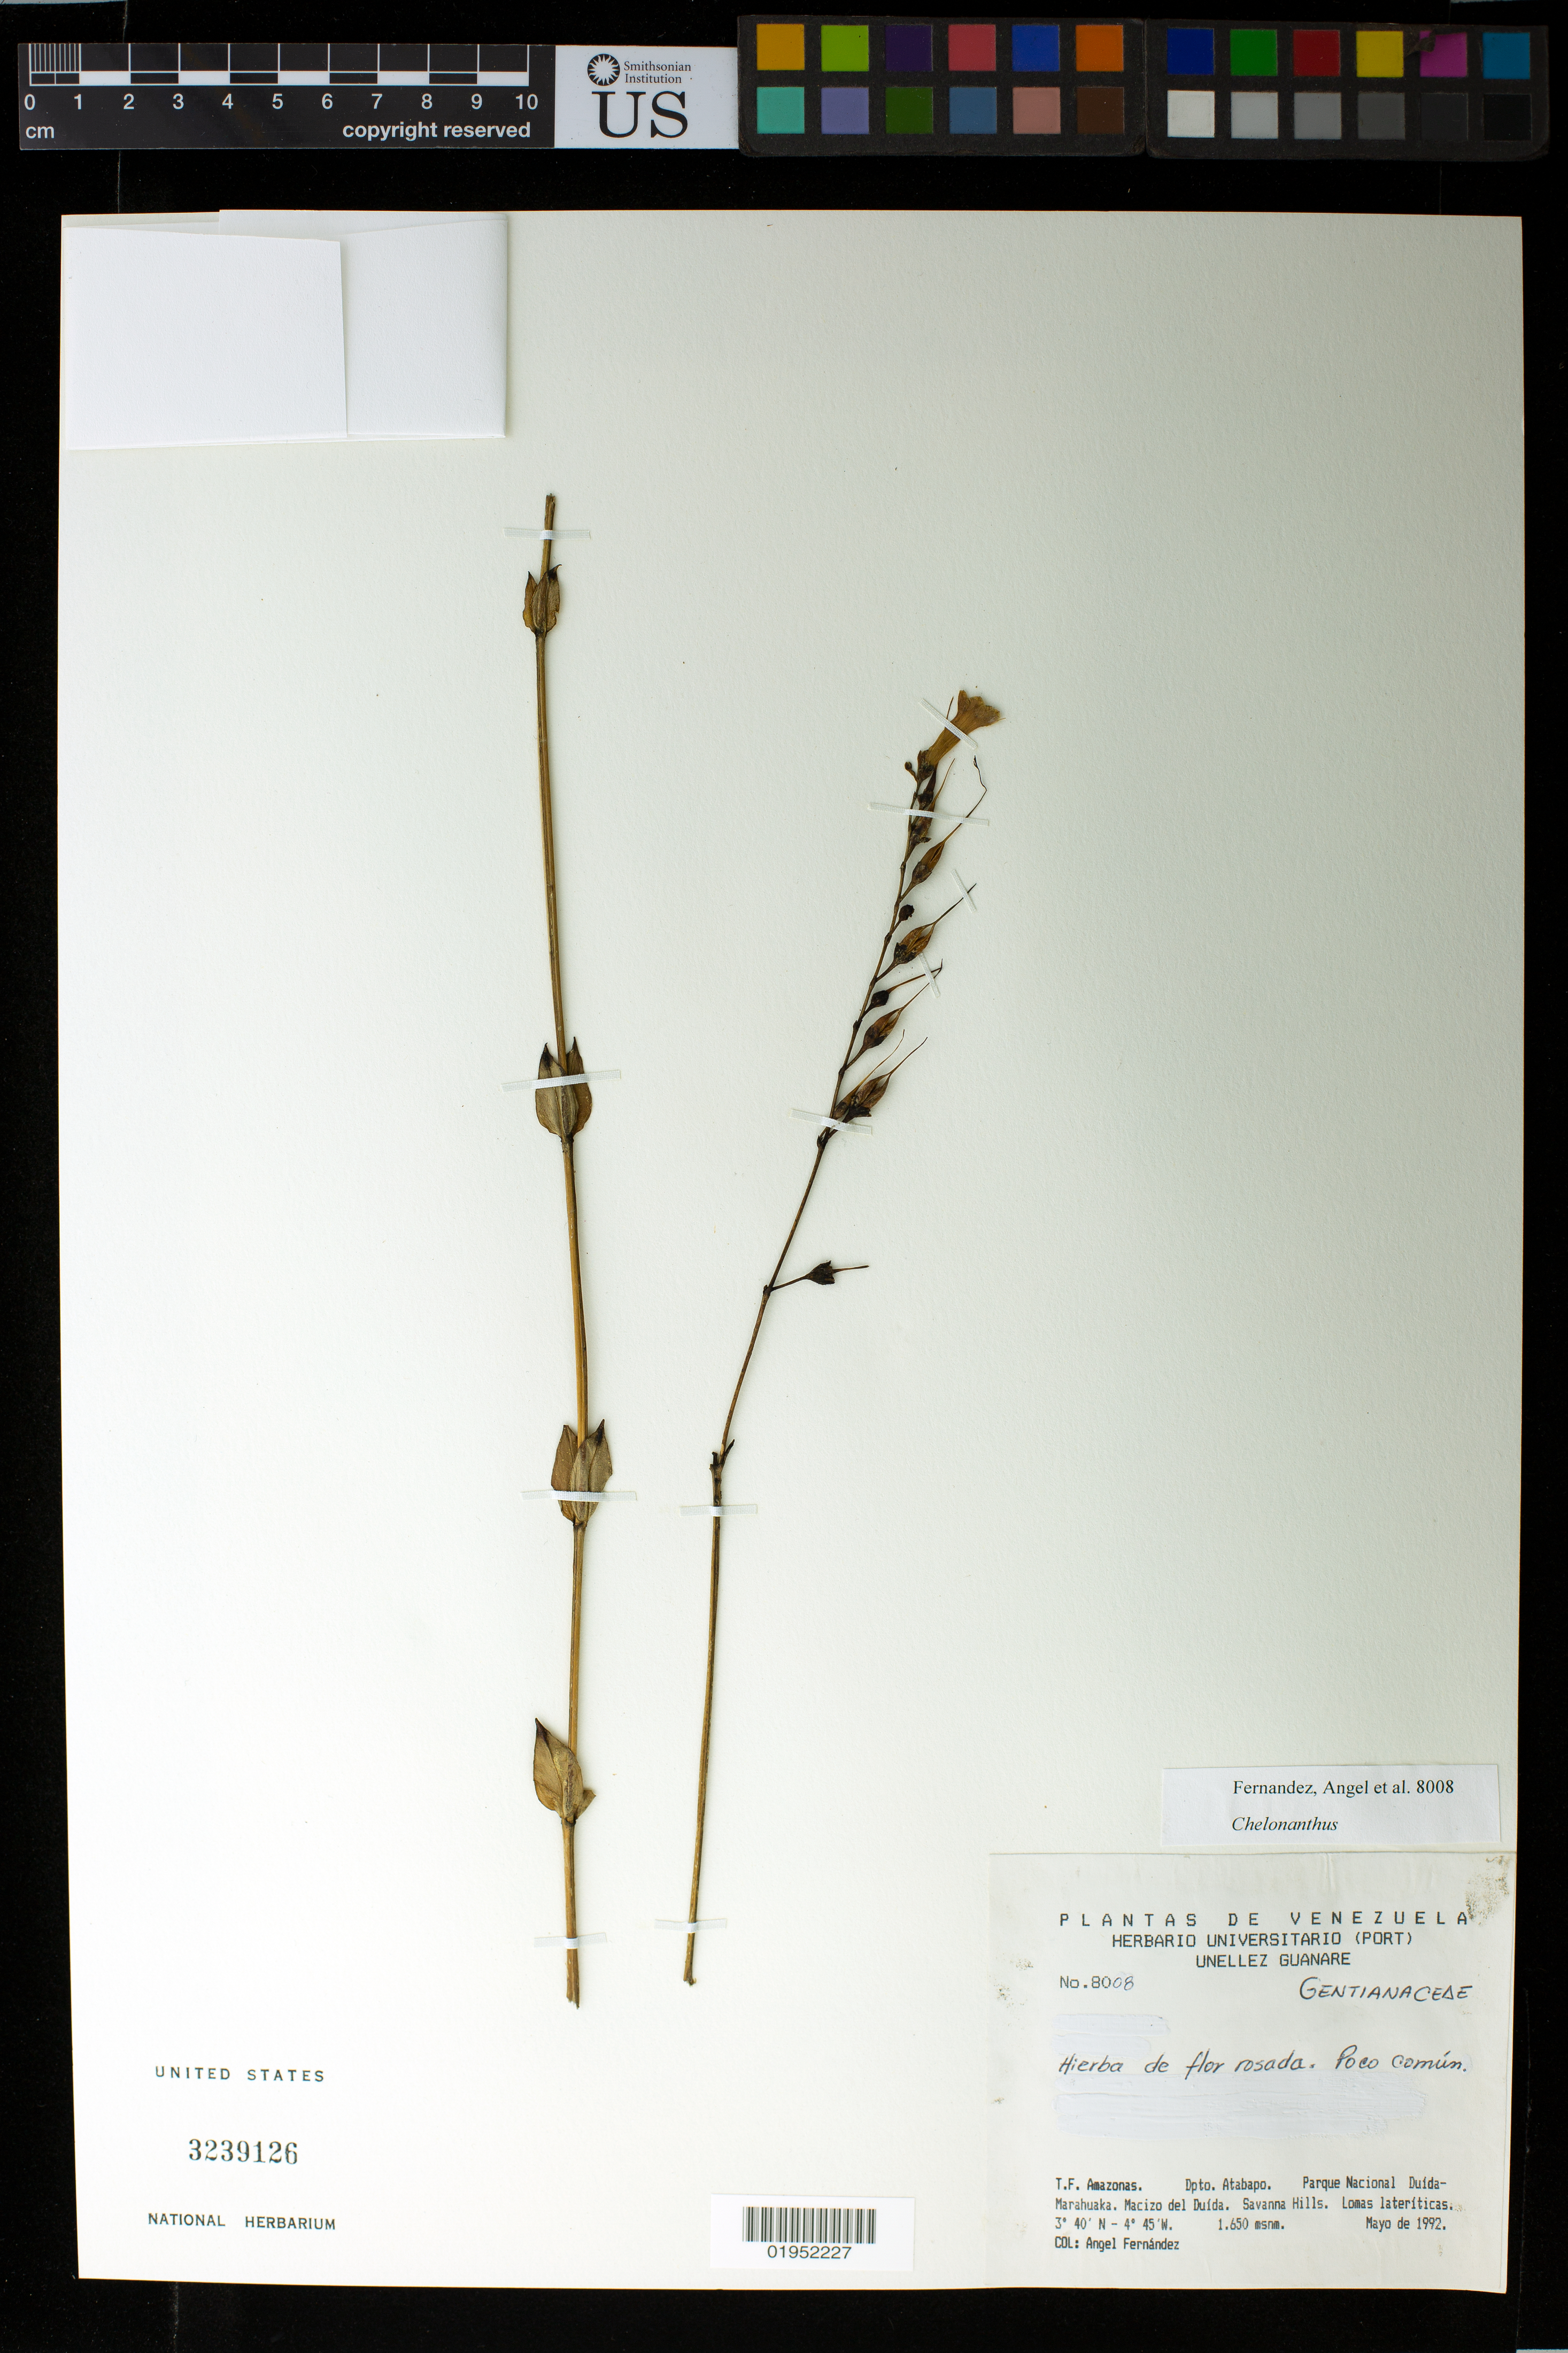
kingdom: Plantae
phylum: Tracheophyta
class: Magnoliopsida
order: Gentianales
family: Gentianaceae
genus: Irlbachia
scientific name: Irlbachia sp.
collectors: A. Fernández, B. G. Stergios, T. J. Givnish, V. Funk & O. Contreras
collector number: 8008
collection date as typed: Apr 1991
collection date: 1991-04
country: Venezuela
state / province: Amazonas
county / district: Atabapo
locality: Parque National Duida-Marahuaka, Macizo del Duida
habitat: Poco comun. Lomas lateriticas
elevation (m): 1650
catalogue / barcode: US 3239126